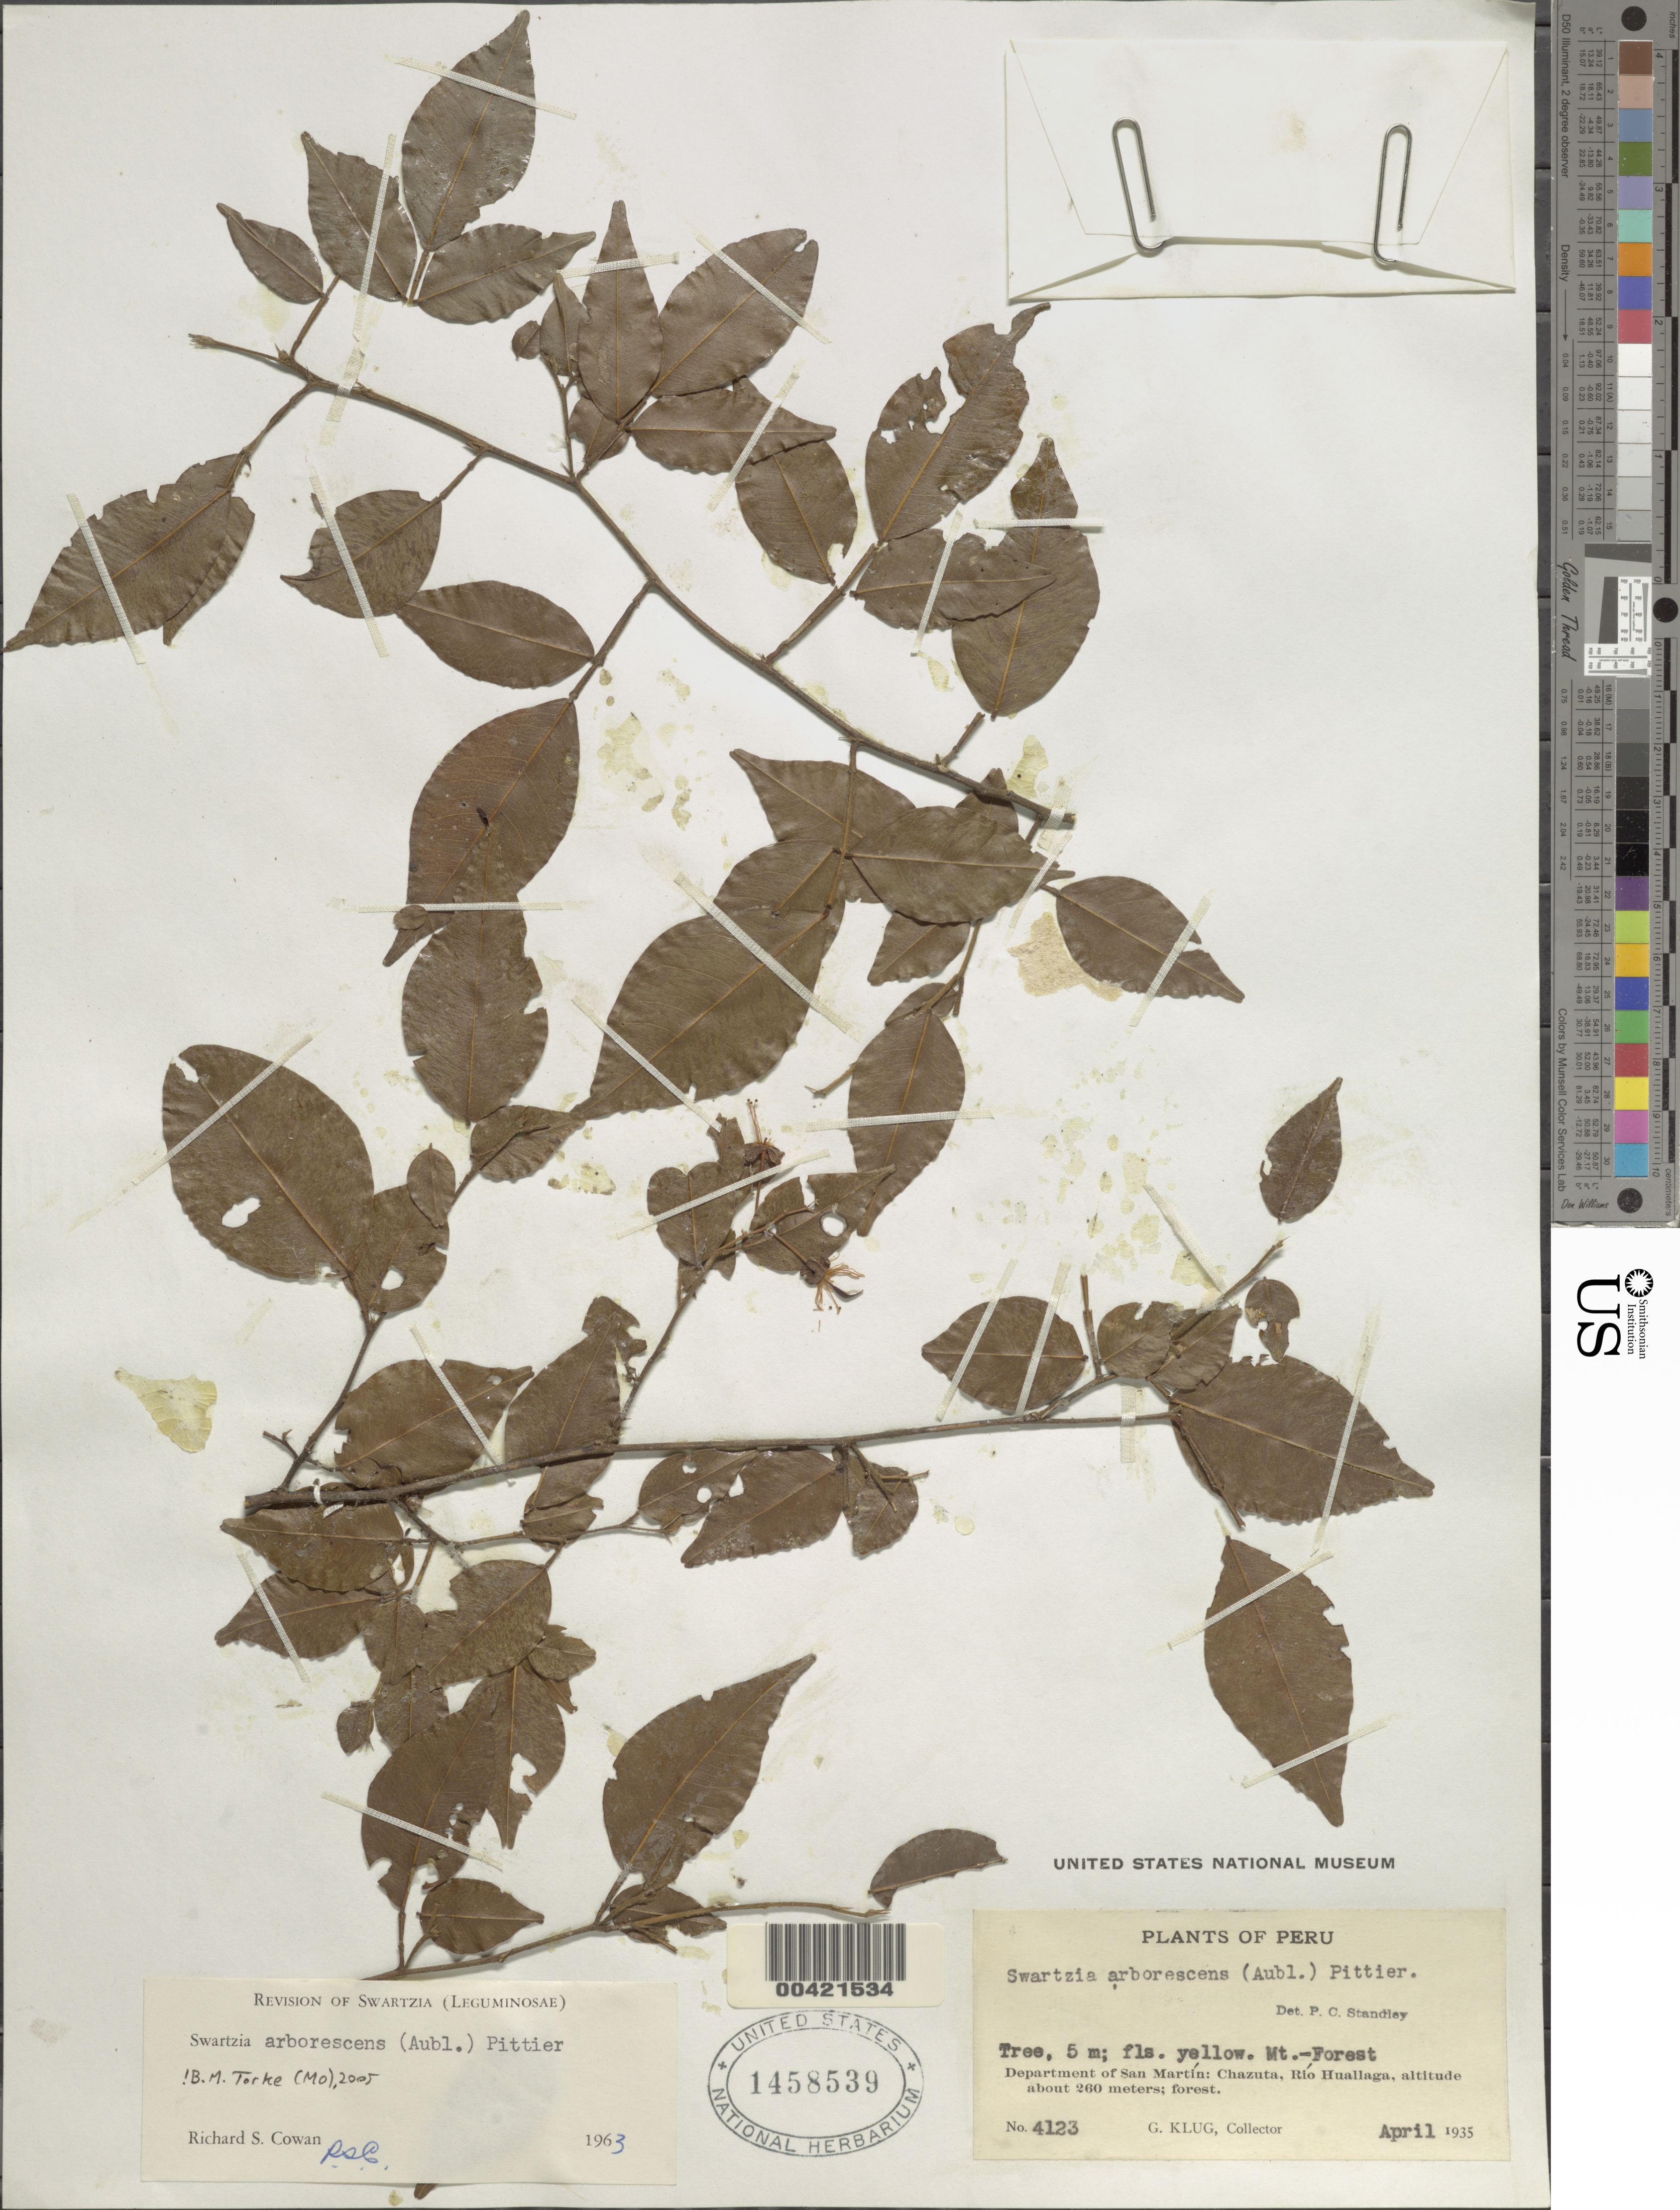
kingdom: Plantae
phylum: Tracheophyta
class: Magnoliopsida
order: Fabales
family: Fabaceae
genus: Swartzia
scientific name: Swartzia arborescens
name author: (Aubl.) Pittier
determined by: Cowan, R. S.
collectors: G. Klug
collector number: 4123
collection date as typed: Apr 1935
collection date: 1935-04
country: Peru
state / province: San Martín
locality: Chazuta, rio huallaga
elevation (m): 260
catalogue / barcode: US 1458539